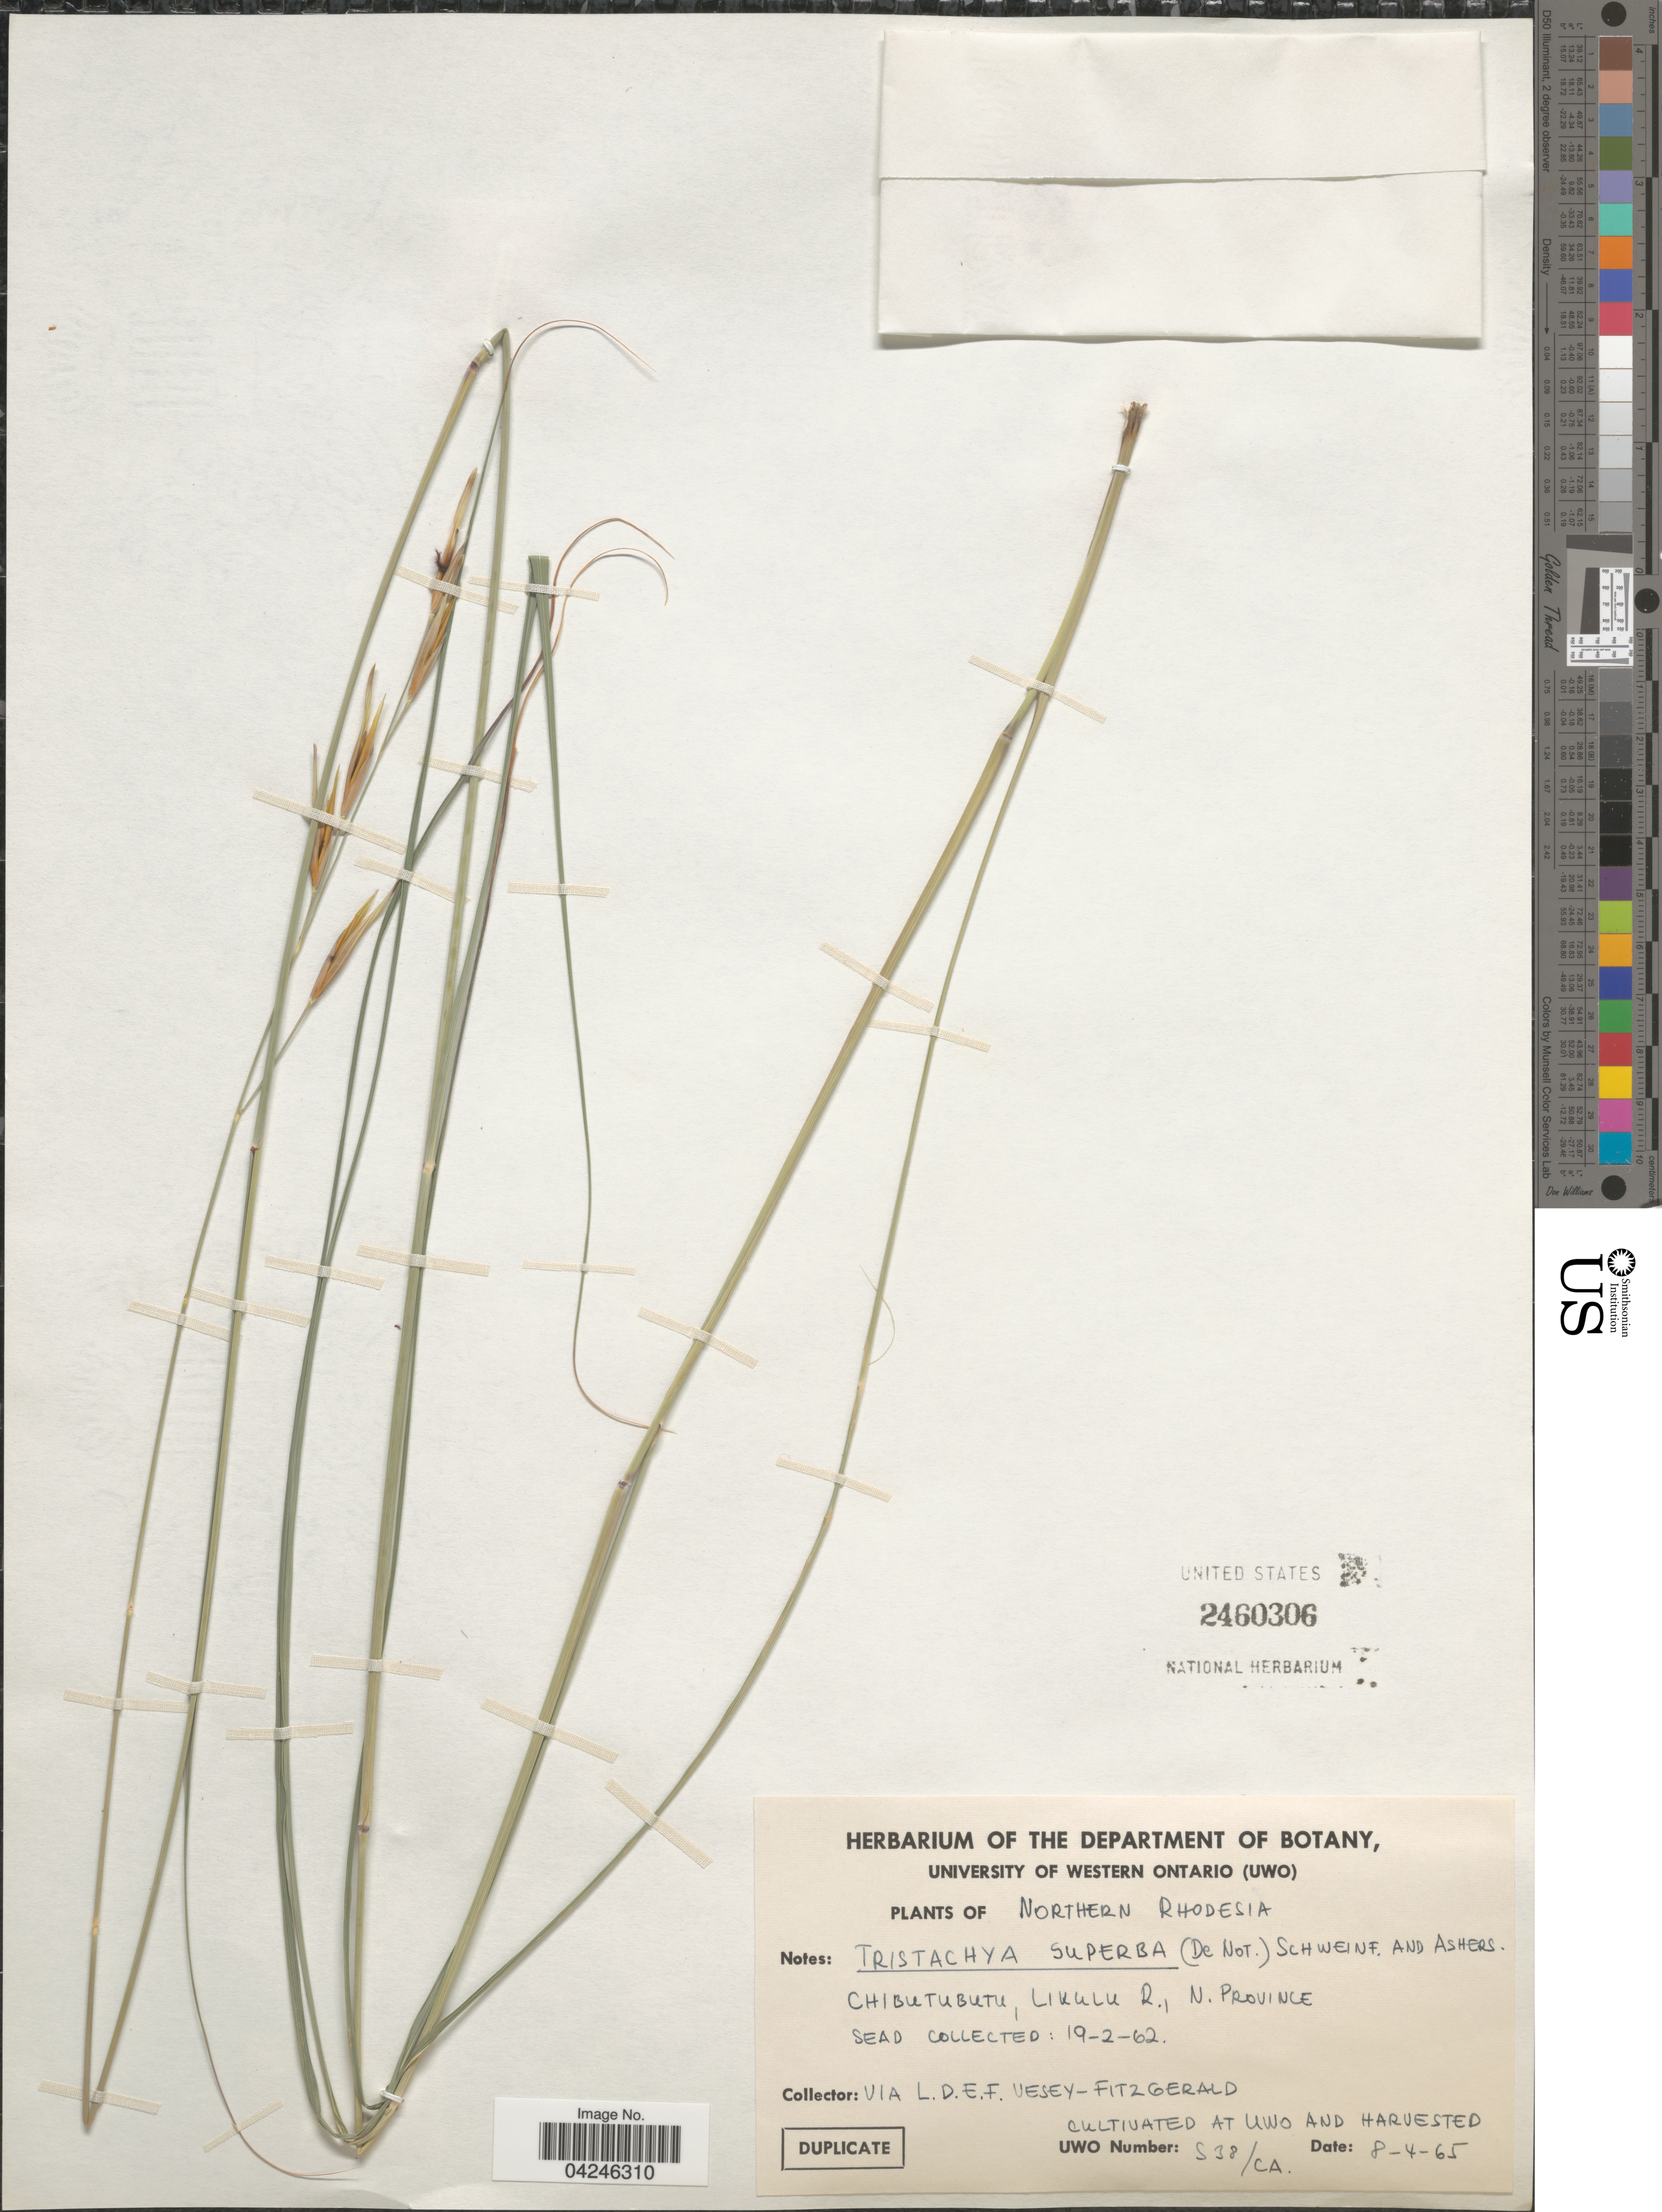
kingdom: Plantae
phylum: Tracheophyta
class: Liliopsida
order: Poales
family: Poaceae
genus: Tristachya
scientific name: Tristachya superba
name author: (De Not.) Schweinf. & Asch.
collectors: L. Vesey-Fitzgerald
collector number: S38/CA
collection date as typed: Transcribed d/m/y: 8/4/65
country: Canada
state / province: Ontario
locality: At UWO and harvested.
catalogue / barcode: US 2460306